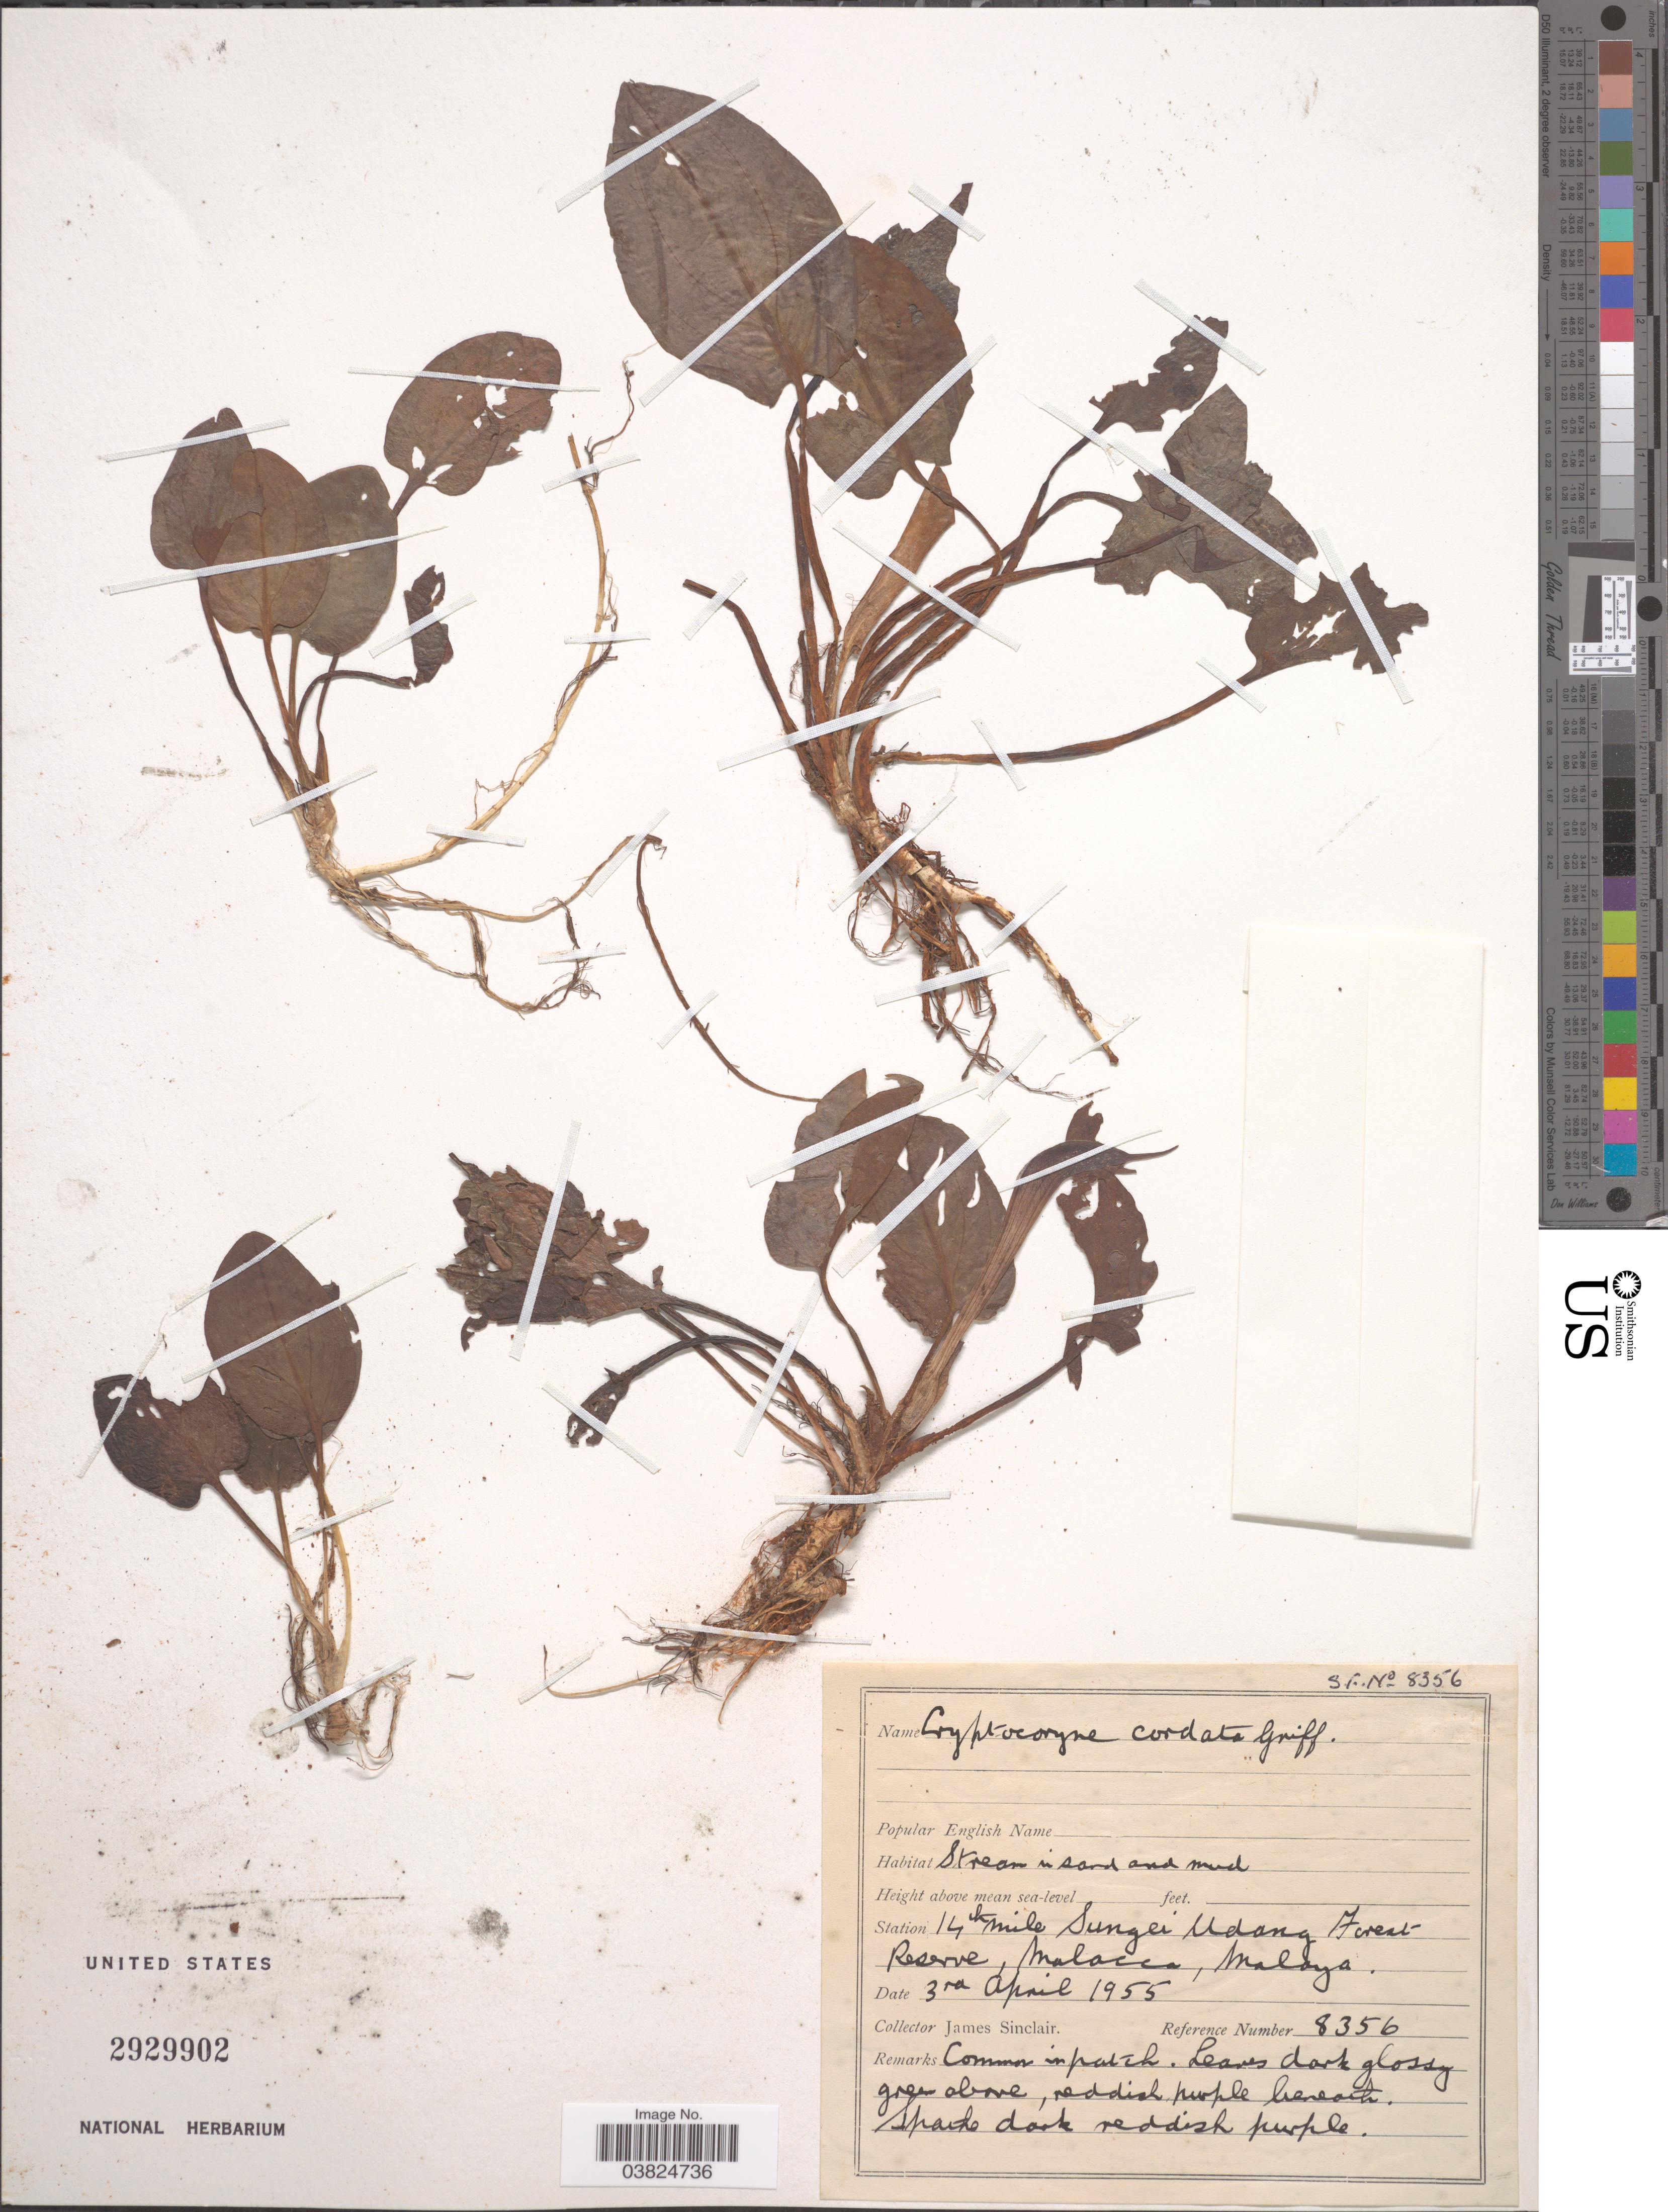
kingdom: Plantae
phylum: Tracheophyta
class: Liliopsida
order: Alismatales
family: Araceae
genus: Cryptocoryne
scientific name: Cryptocoryne cordata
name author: Griff.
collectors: J. Sinclair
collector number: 8356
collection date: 1955-04-03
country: Malaysia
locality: Station 14th mile Sungei Udang Forest Reserve, Malacca, Malaya.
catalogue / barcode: US 2929902